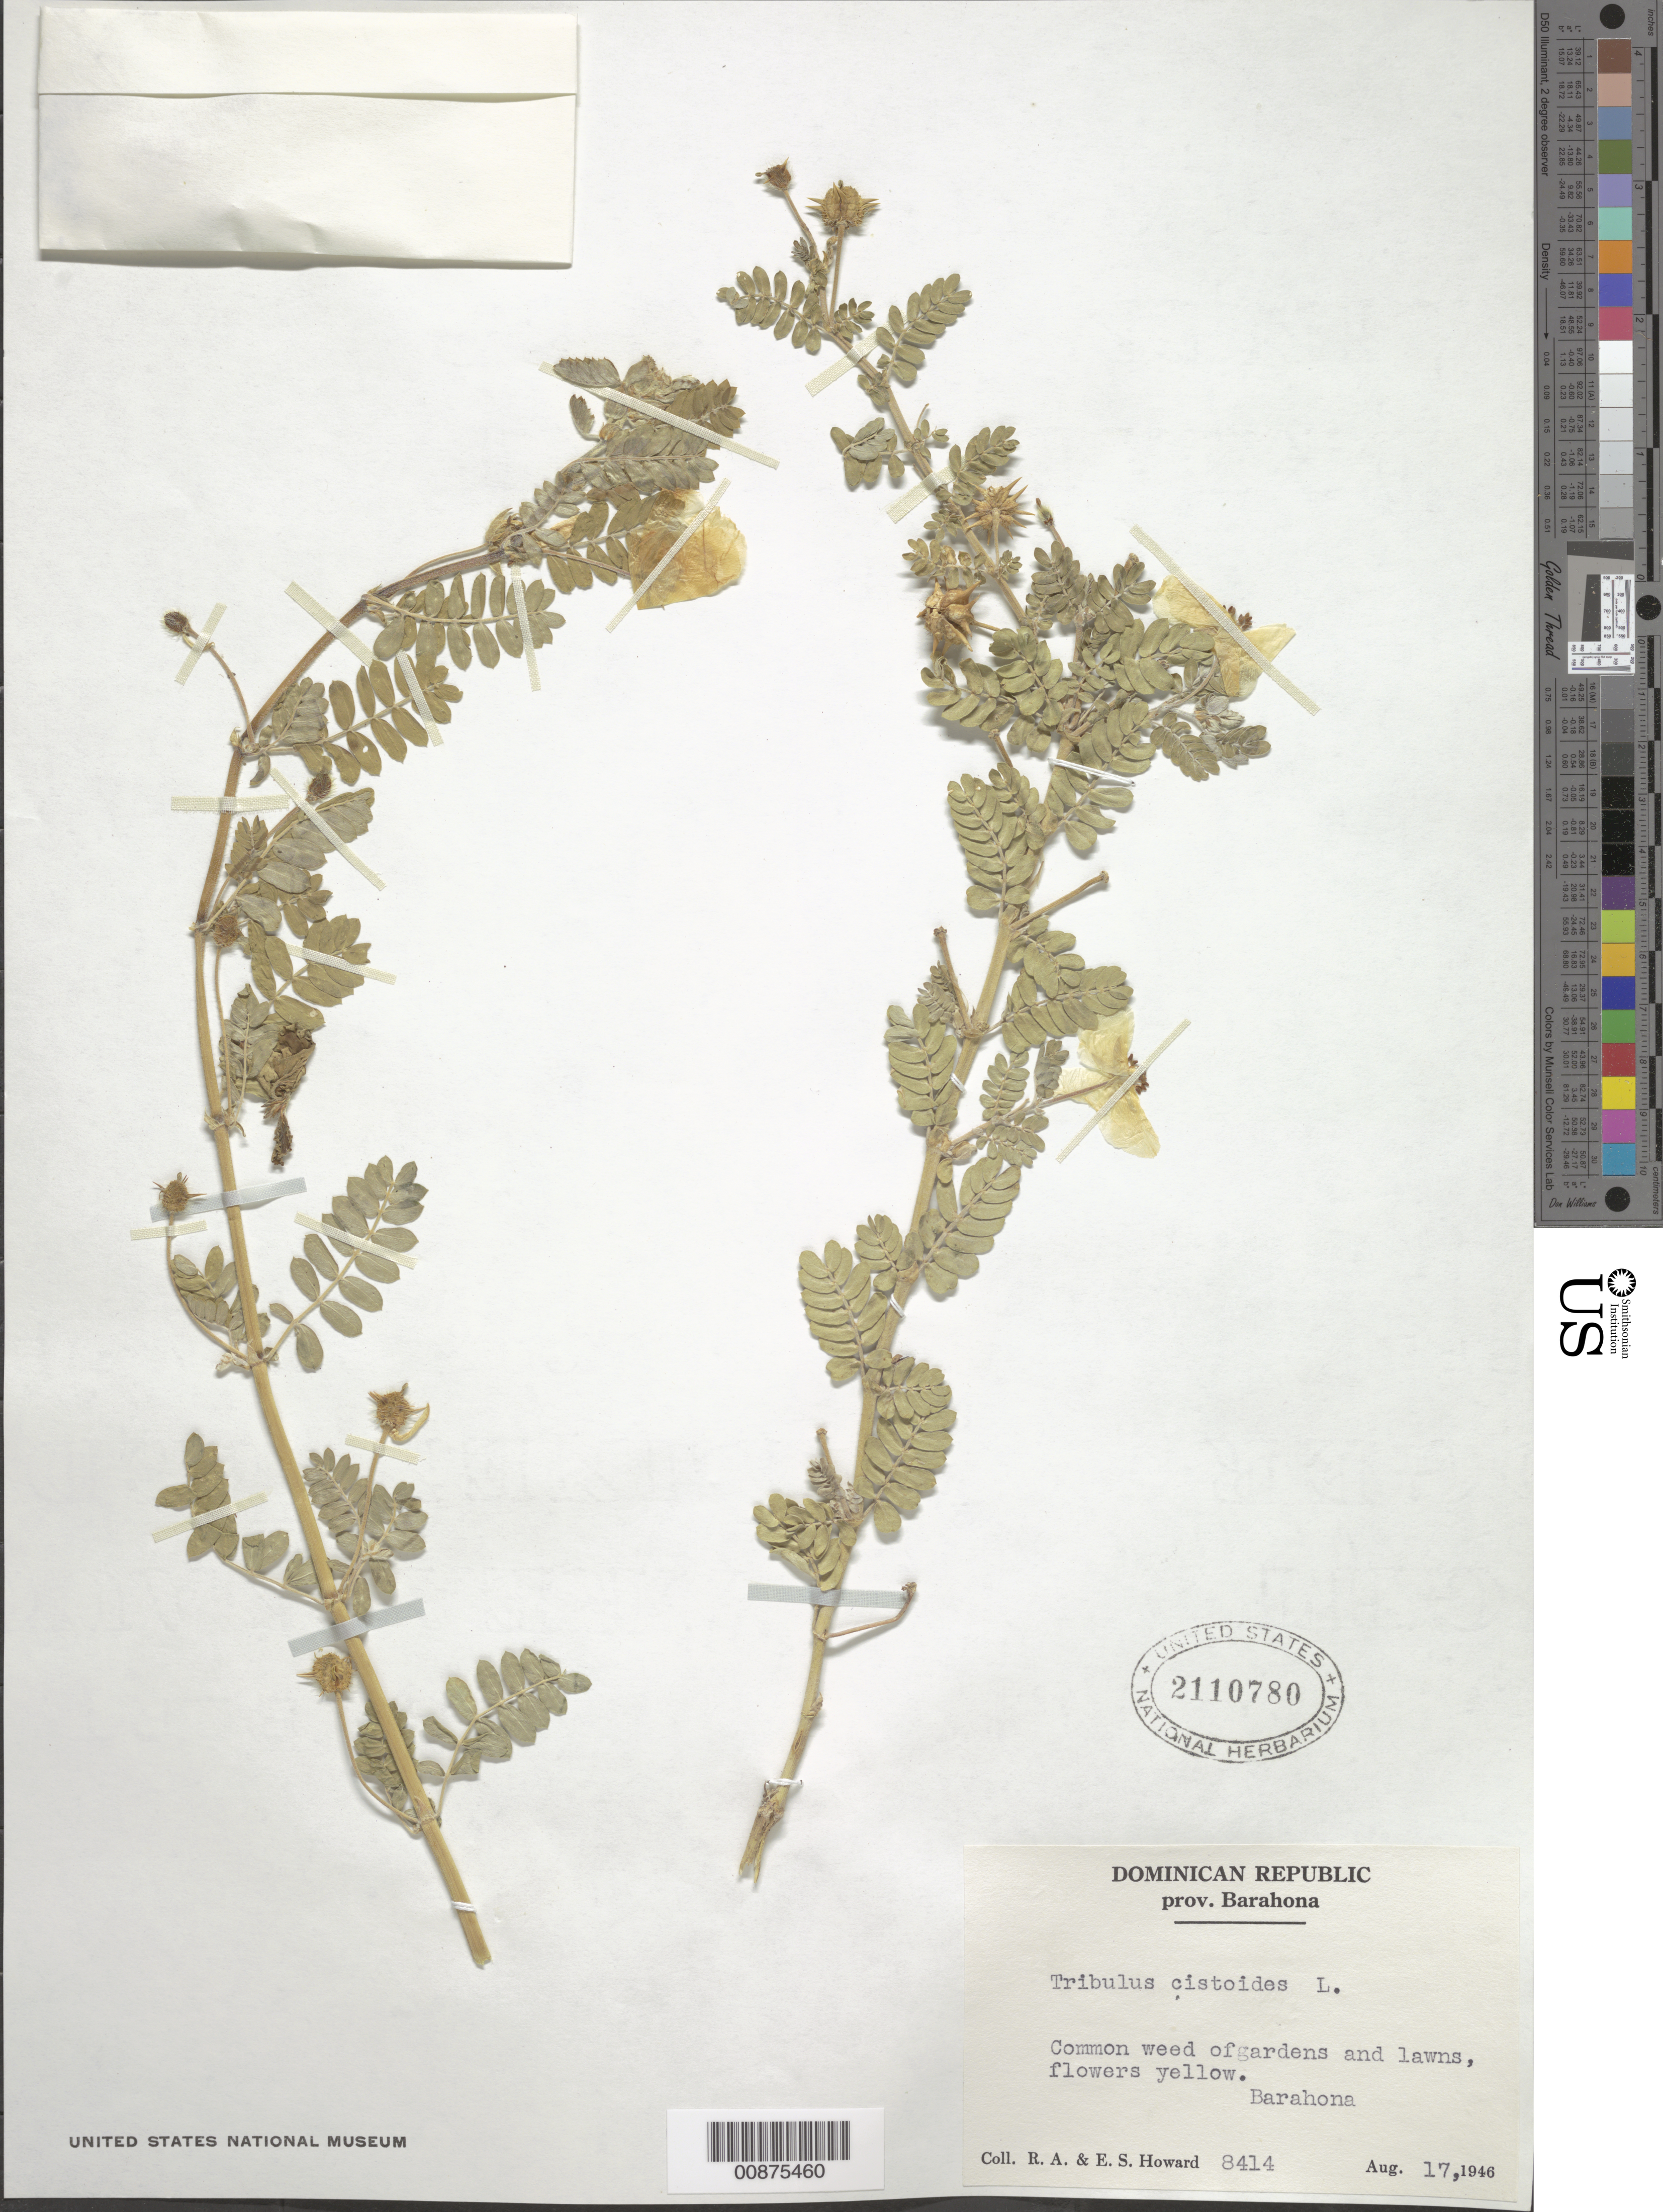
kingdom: Plantae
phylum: Tracheophyta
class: Magnoliopsida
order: Zygophyllales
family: Zygophyllaceae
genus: Tribulus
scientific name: Tribulus cistoides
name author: L.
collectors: R. A. Howard & E. S. Howard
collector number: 8414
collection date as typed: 17 Aug 1946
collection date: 1946-08-17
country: Dominican Republic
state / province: Barahona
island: Hispaniola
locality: Barahona.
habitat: Weed of gardens and lawns.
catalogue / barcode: US 2110780